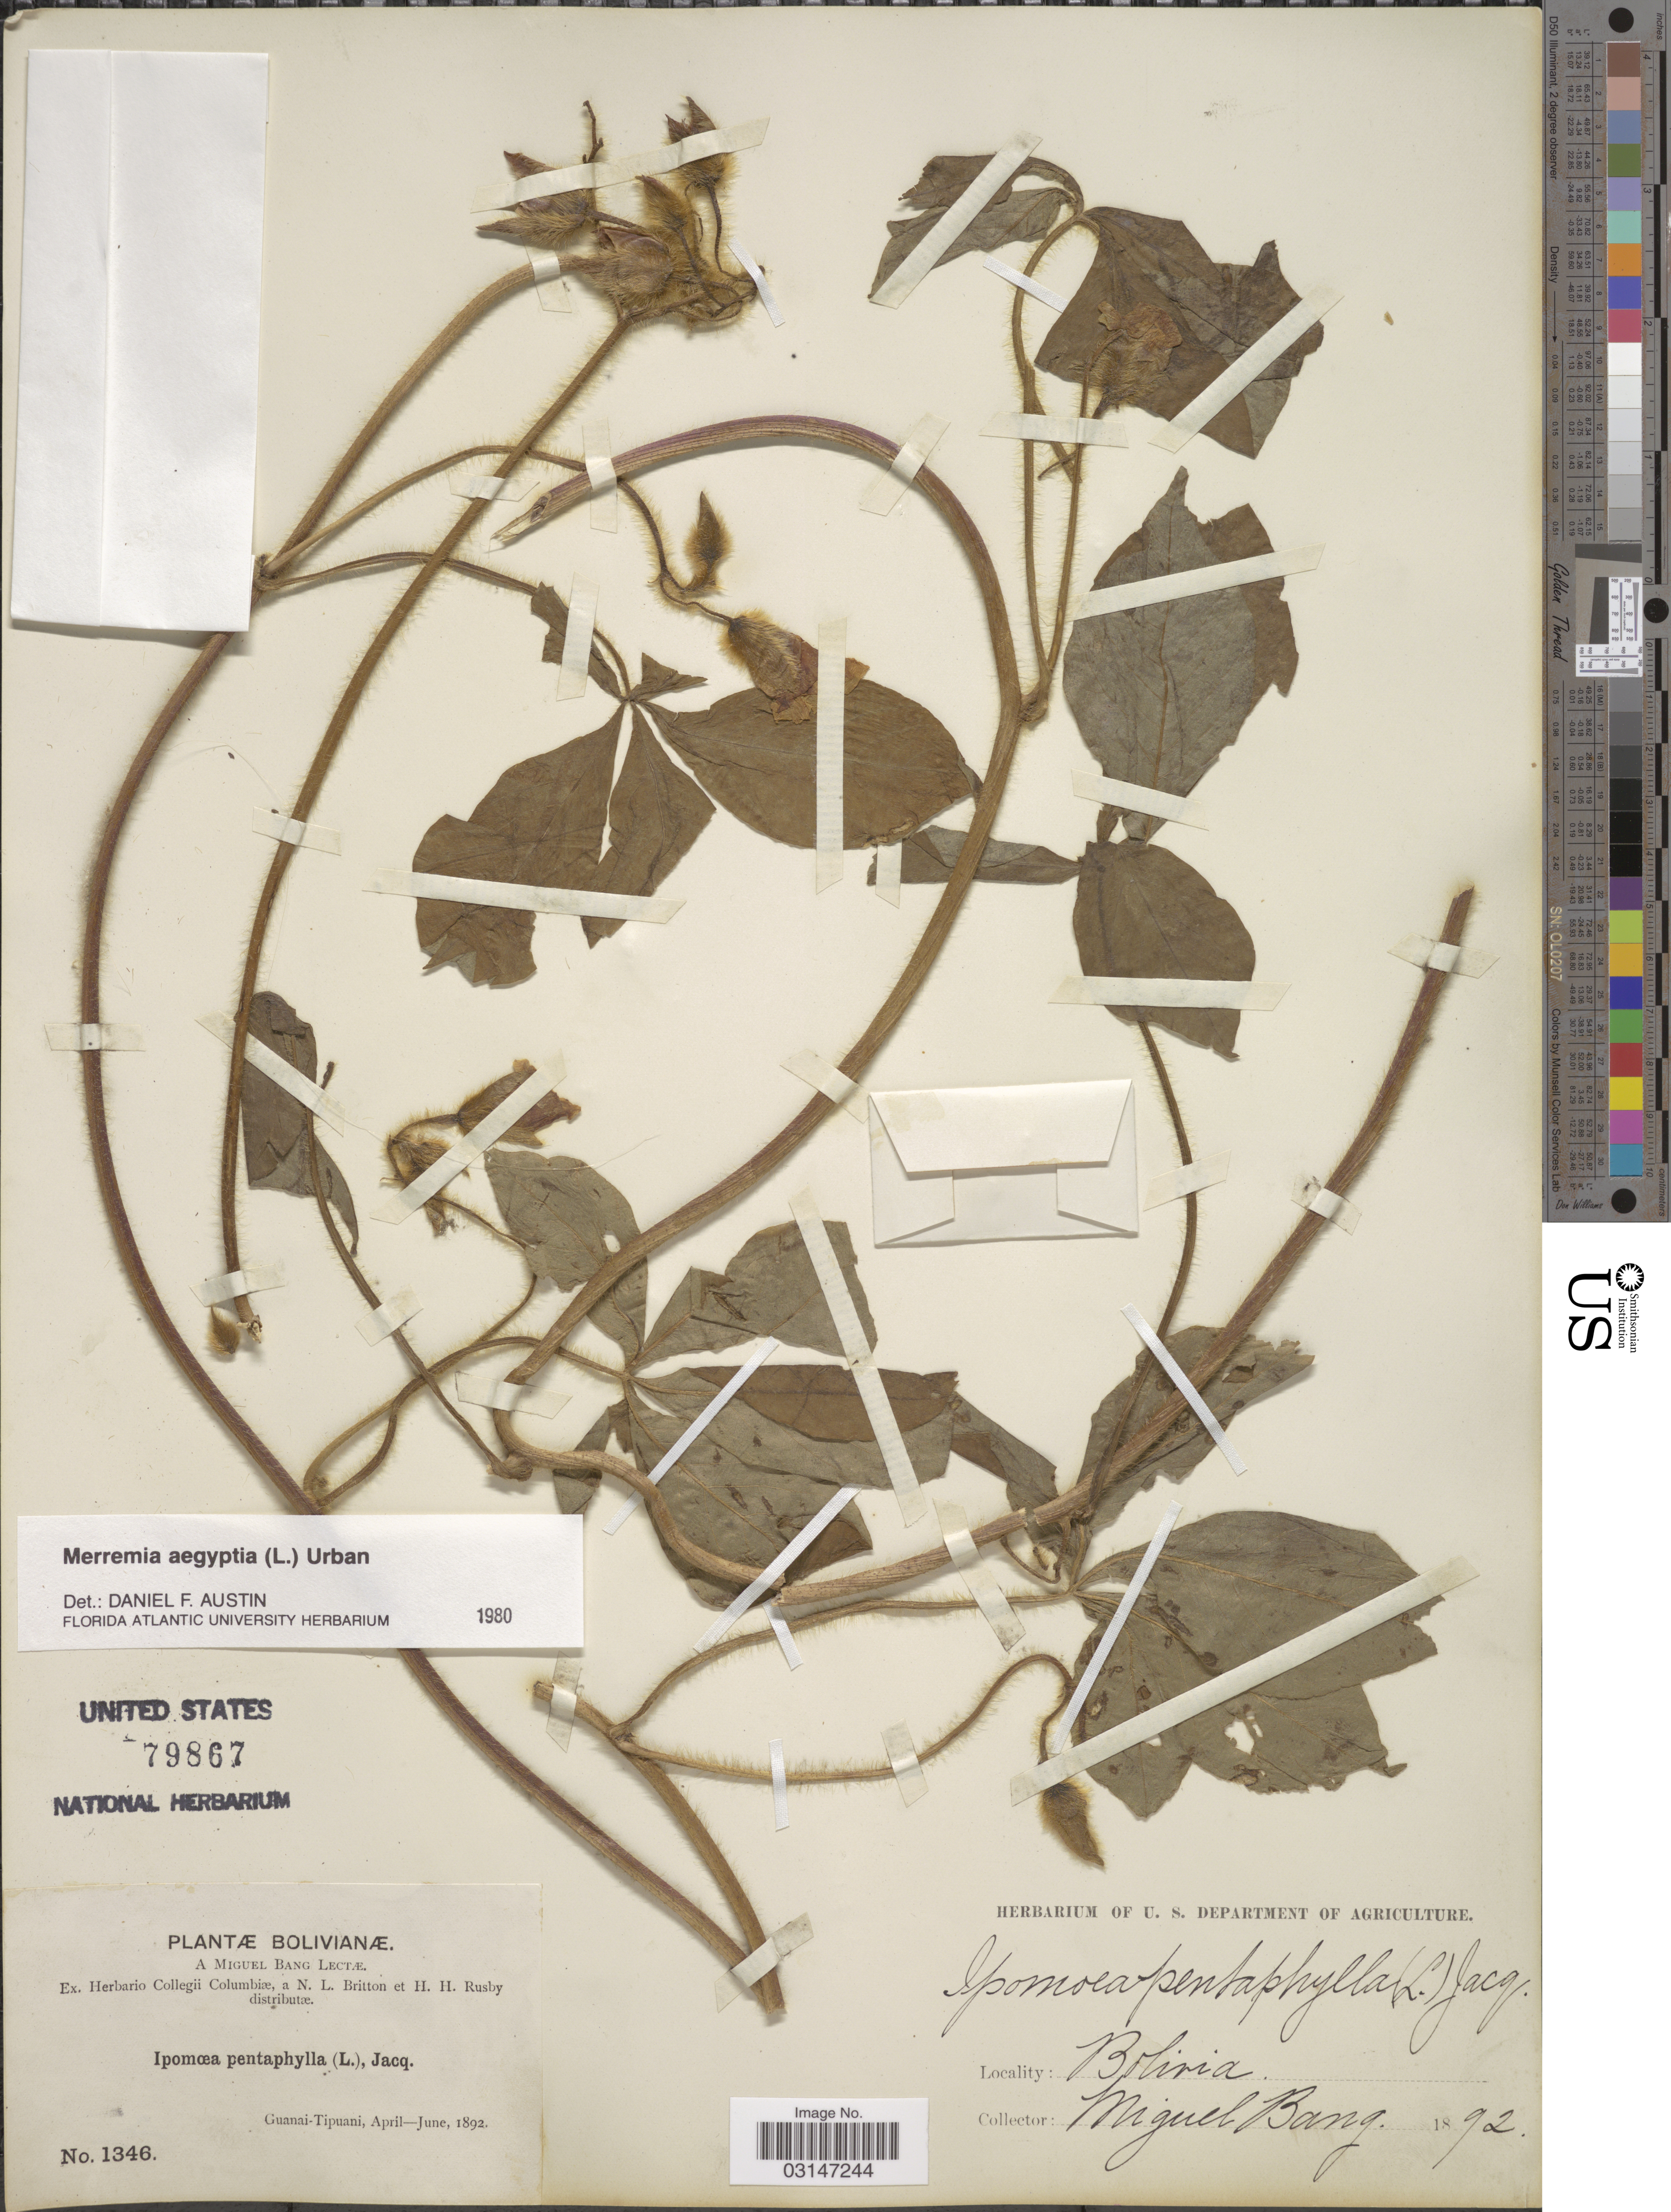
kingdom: Plantae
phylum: Tracheophyta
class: Magnoliopsida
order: Solanales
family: Convolvulaceae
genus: Distimake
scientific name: Distimake aegyptius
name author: (L.) A. R. Simões & Staples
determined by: Strong, Mark T., (BOT), Smithsonian Institution - National Museum of Natural History (UNITED STATES)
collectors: M. Bang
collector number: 1346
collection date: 1892-04/1892-06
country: Bolivia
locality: Guanai-Tipuani.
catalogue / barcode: US 79867